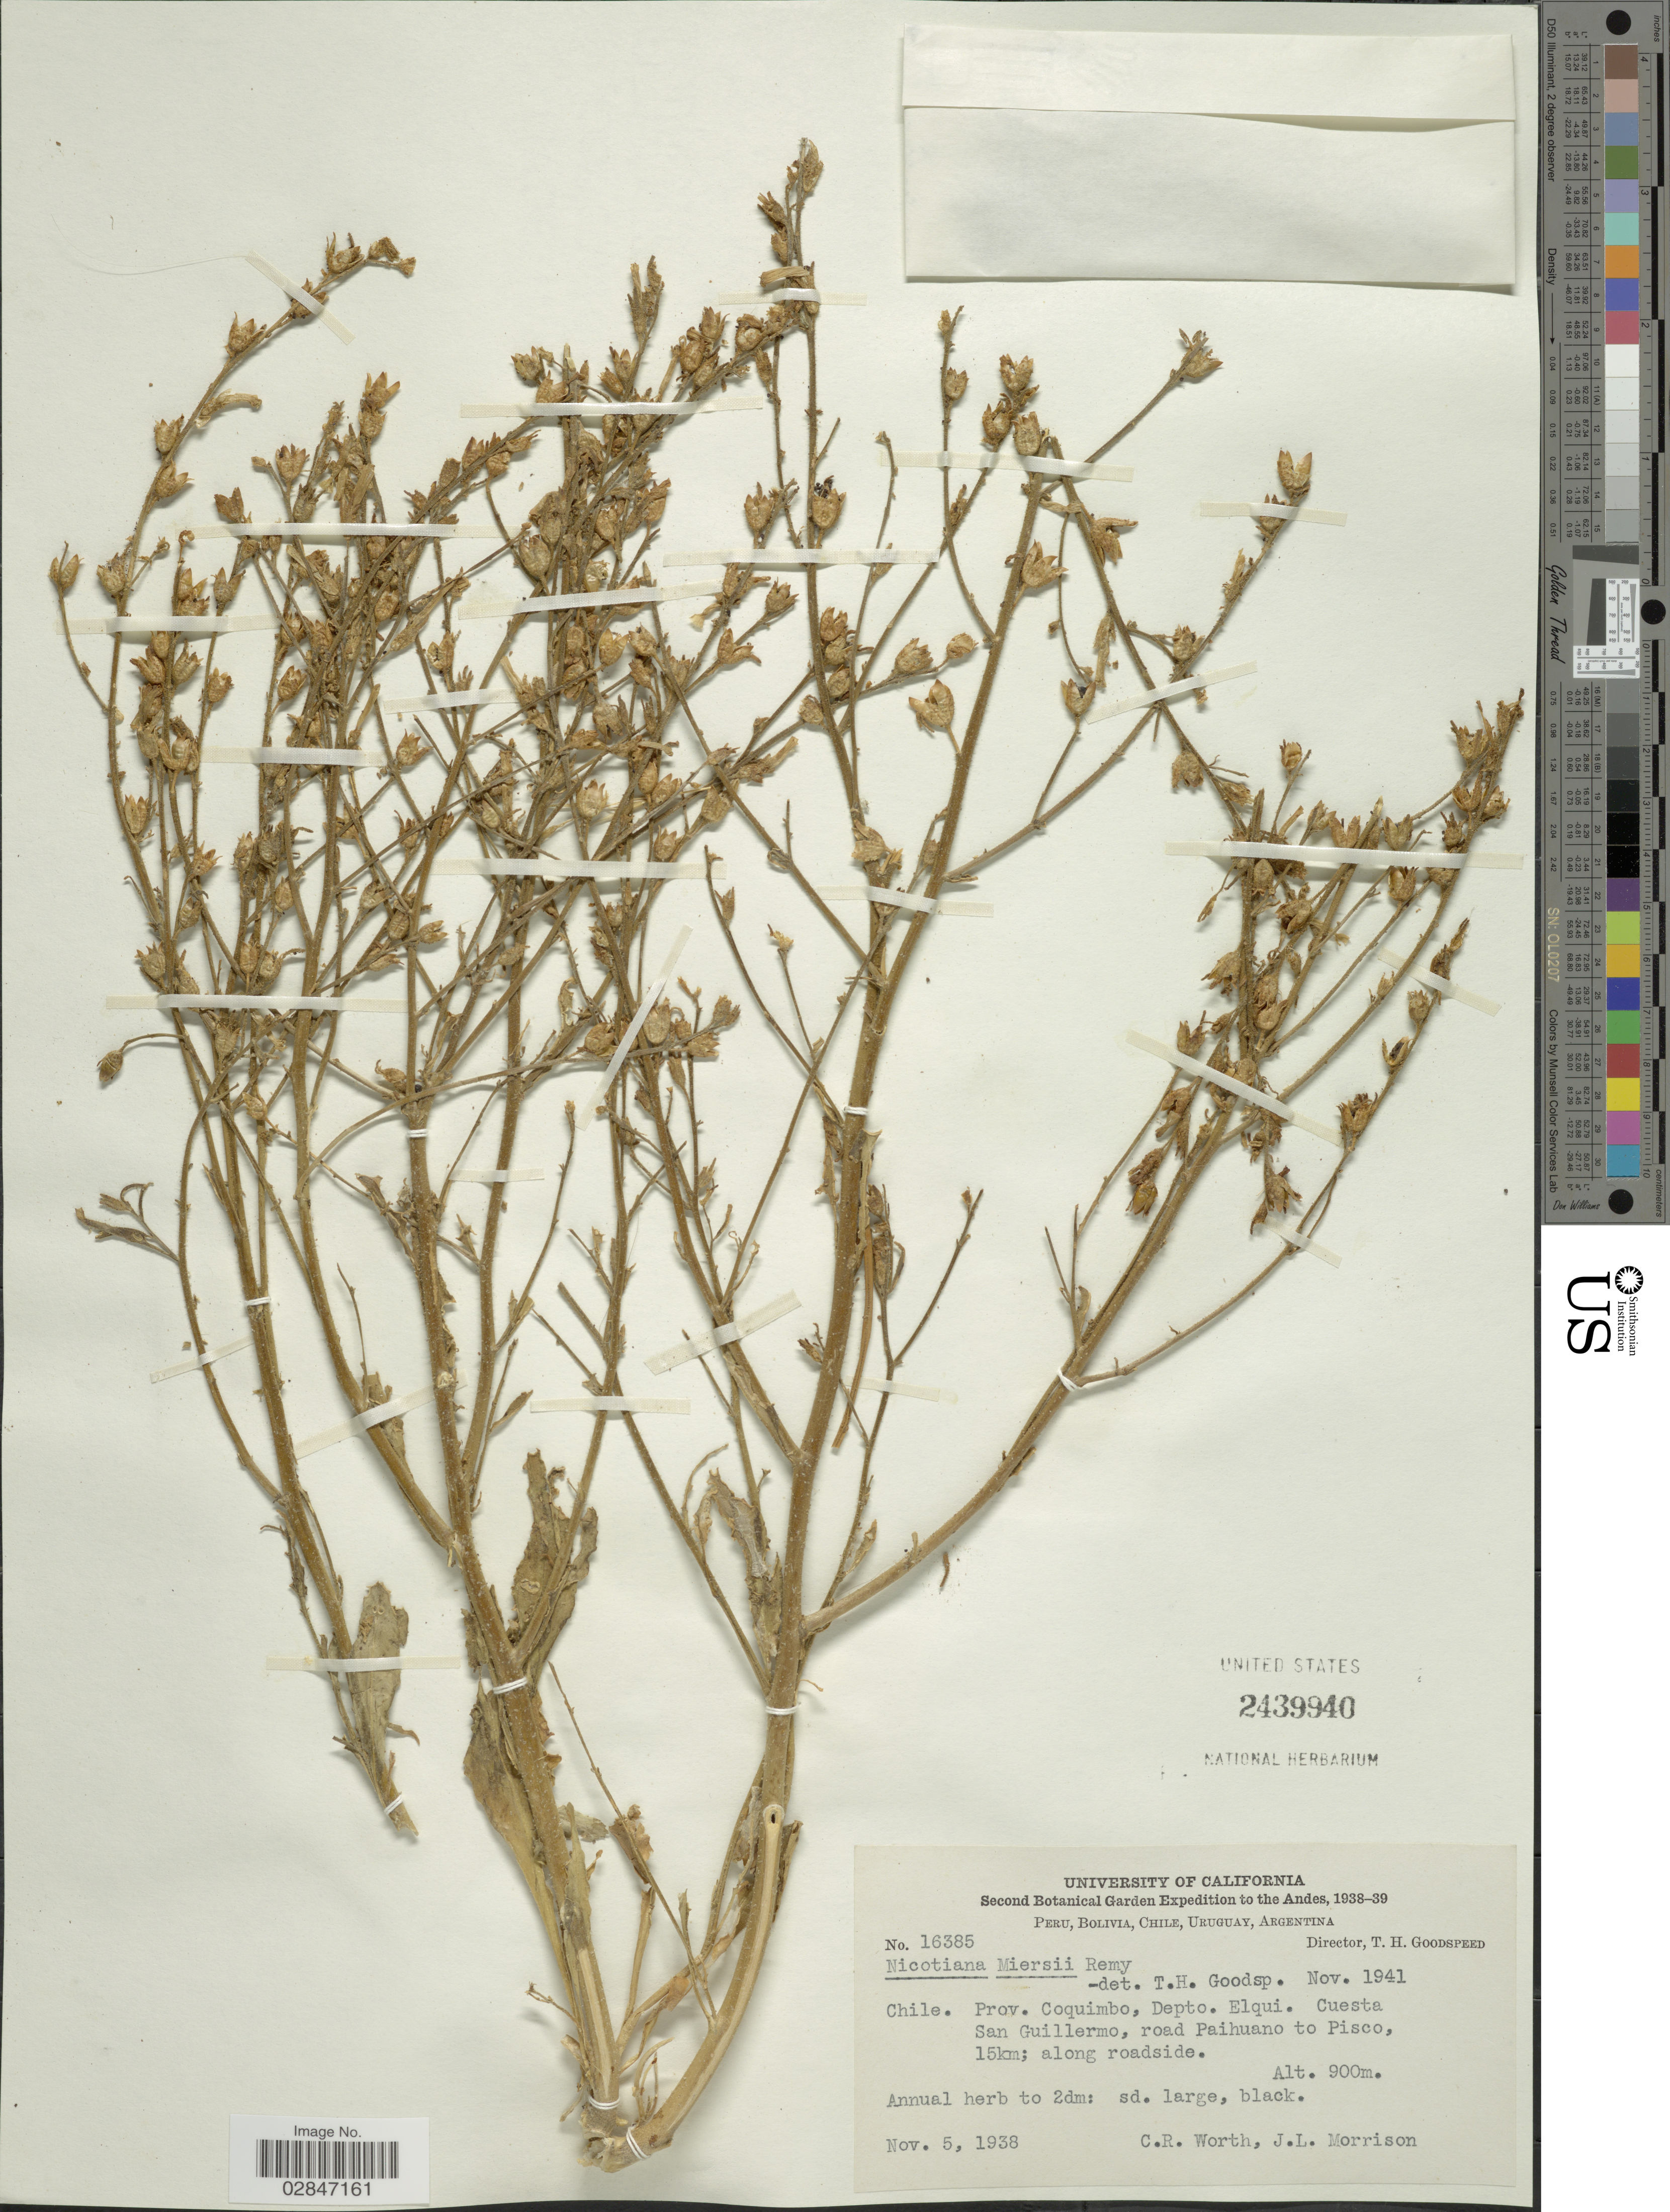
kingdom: Plantae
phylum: Tracheophyta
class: Magnoliopsida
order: Solanales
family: Solanaceae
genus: Nicotiana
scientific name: Nicotiana miersii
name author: J. Rémy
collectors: C. R. Worth & J. Morrison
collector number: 16385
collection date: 1938-11-05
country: Chile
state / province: Coquimbo (IV)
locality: The Andes, Prov. Coquimbo, Depto. Elqui, Cuesta San Guillermo, road Paihuano to Pisco, 15km; along roadside.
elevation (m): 900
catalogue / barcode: US 2439940